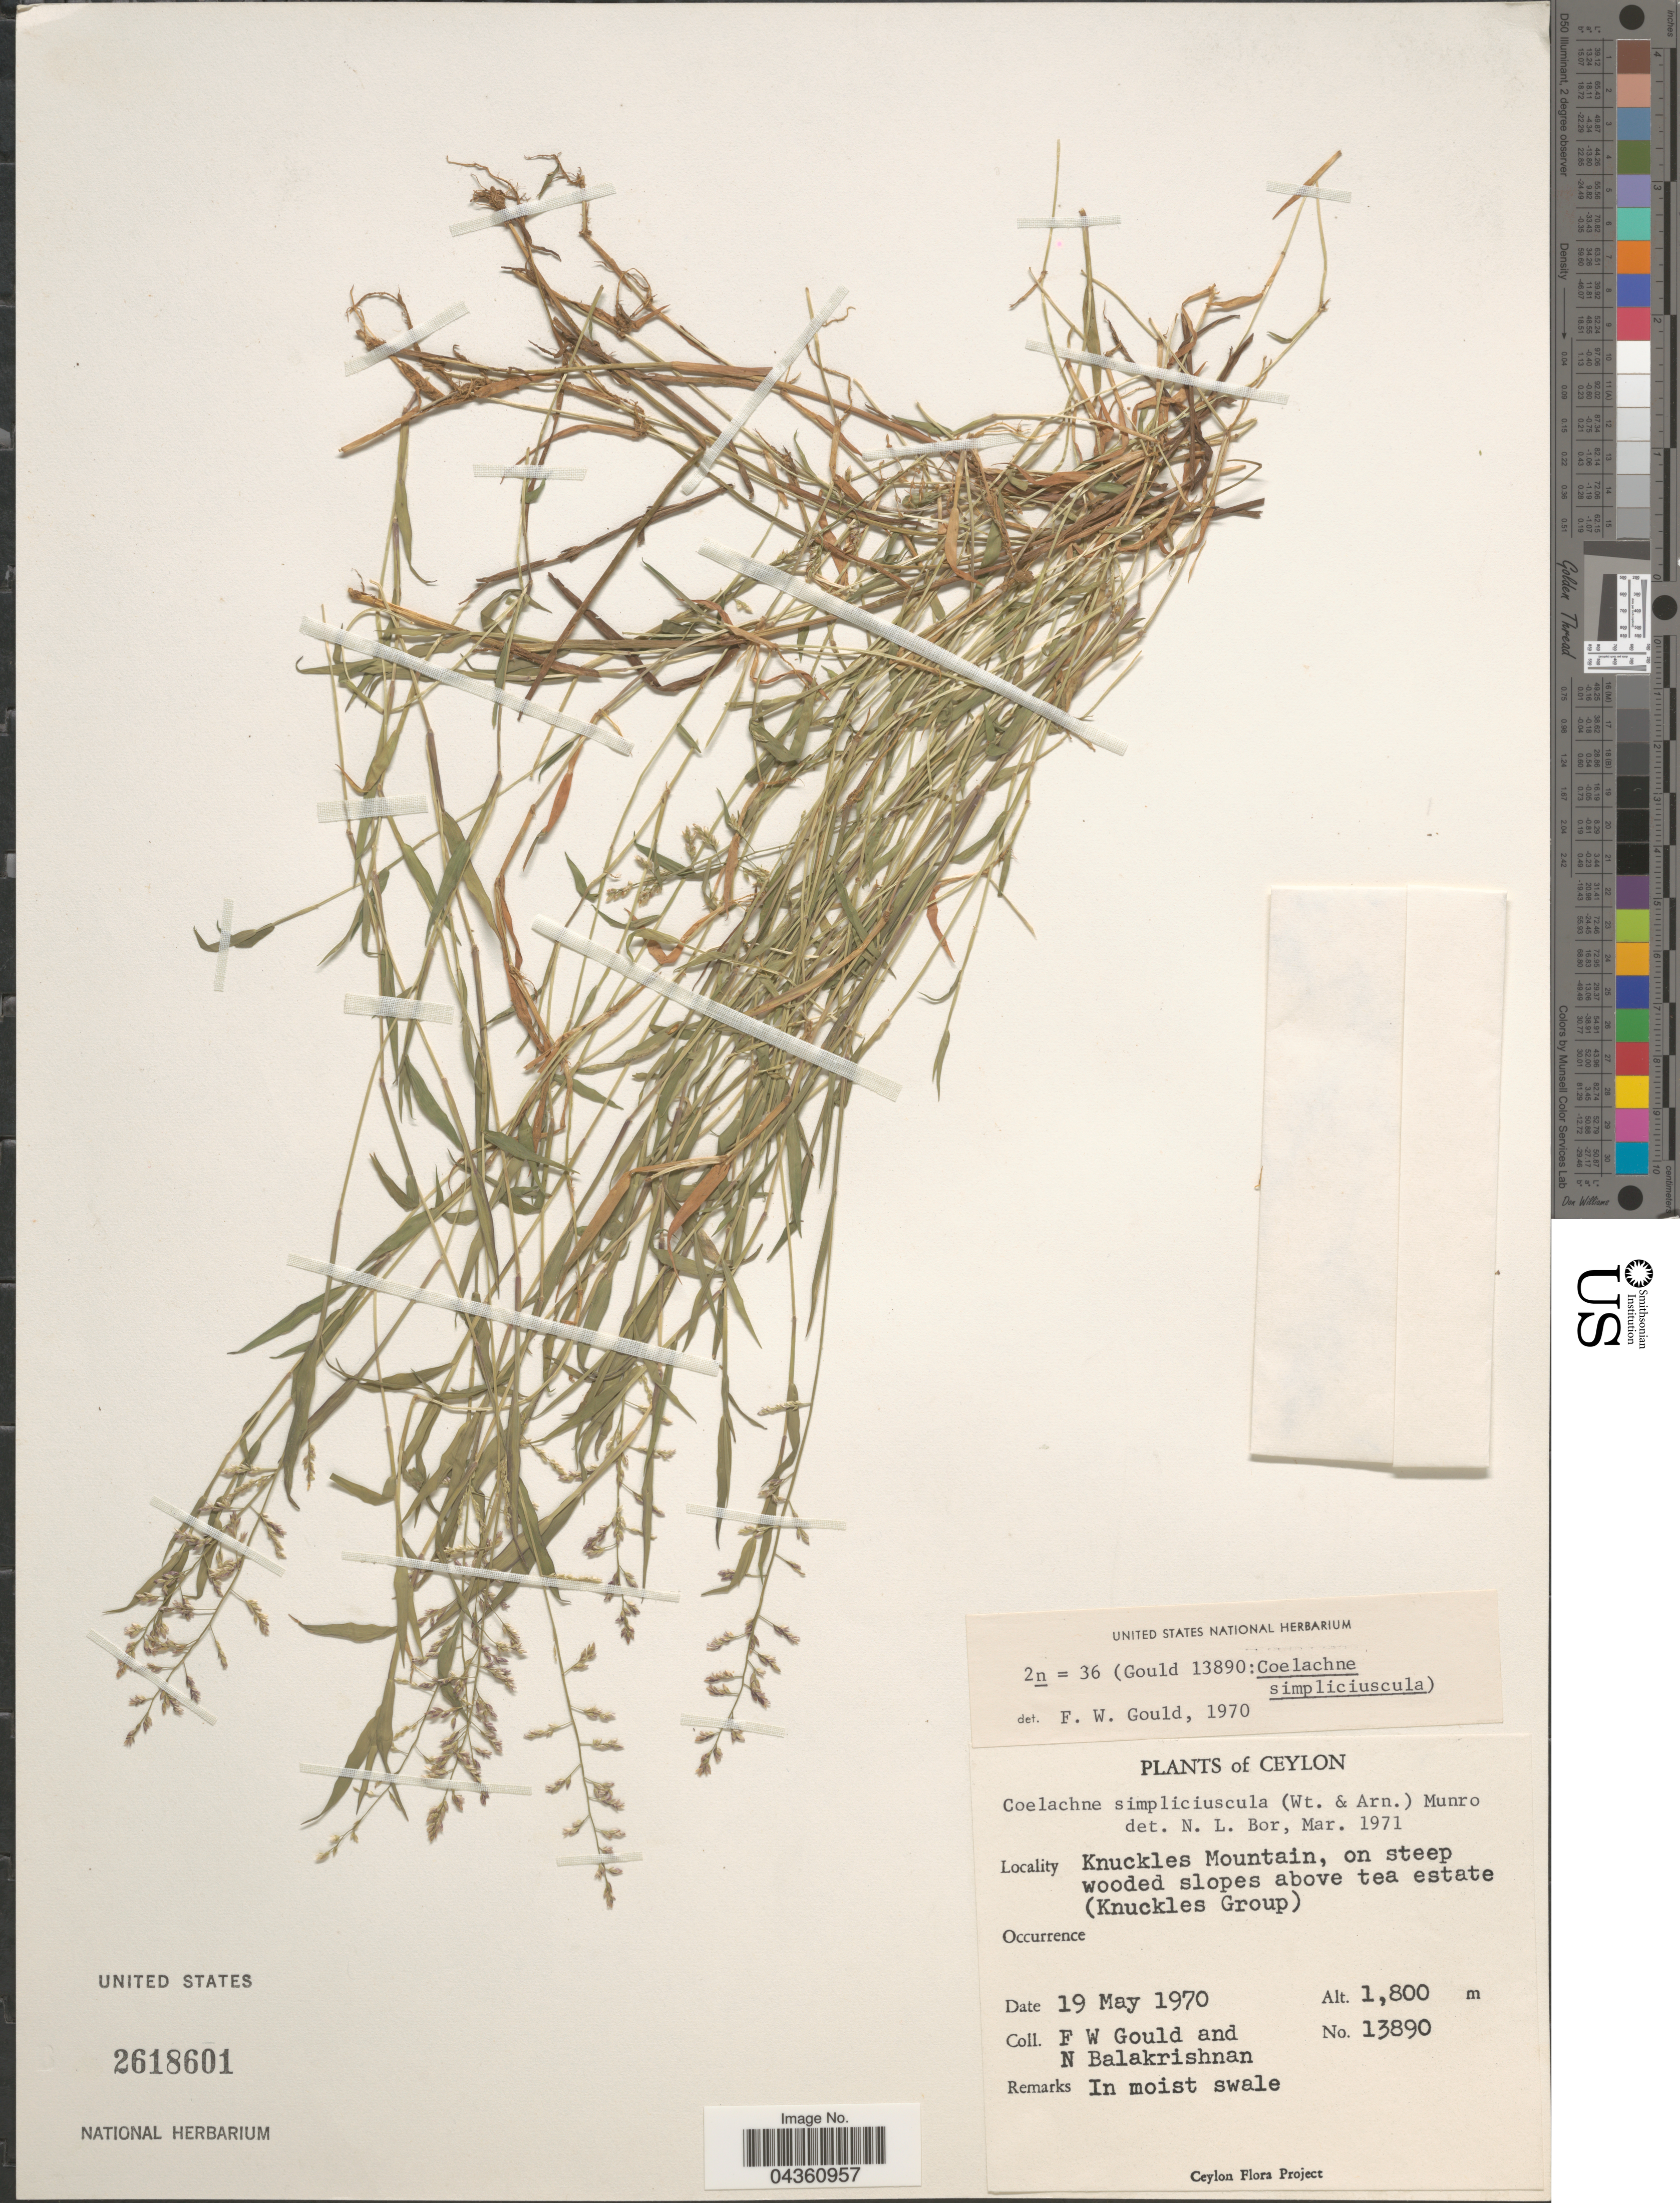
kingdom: Plantae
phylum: Tracheophyta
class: Liliopsida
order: Poales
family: Poaceae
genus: Coelachne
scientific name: Coelachne simpliciuscula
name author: (Wight & Arn. ex Steud.) Munro ex Benth.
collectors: F. W. Gould & N. Balakrishnan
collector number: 13890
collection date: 1970-05-19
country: Sri Lanka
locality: Ceylon. Knuckles Mountain, on steep wooded slopes above tea estate (Knuckles Group).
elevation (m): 1800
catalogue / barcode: US 2618601